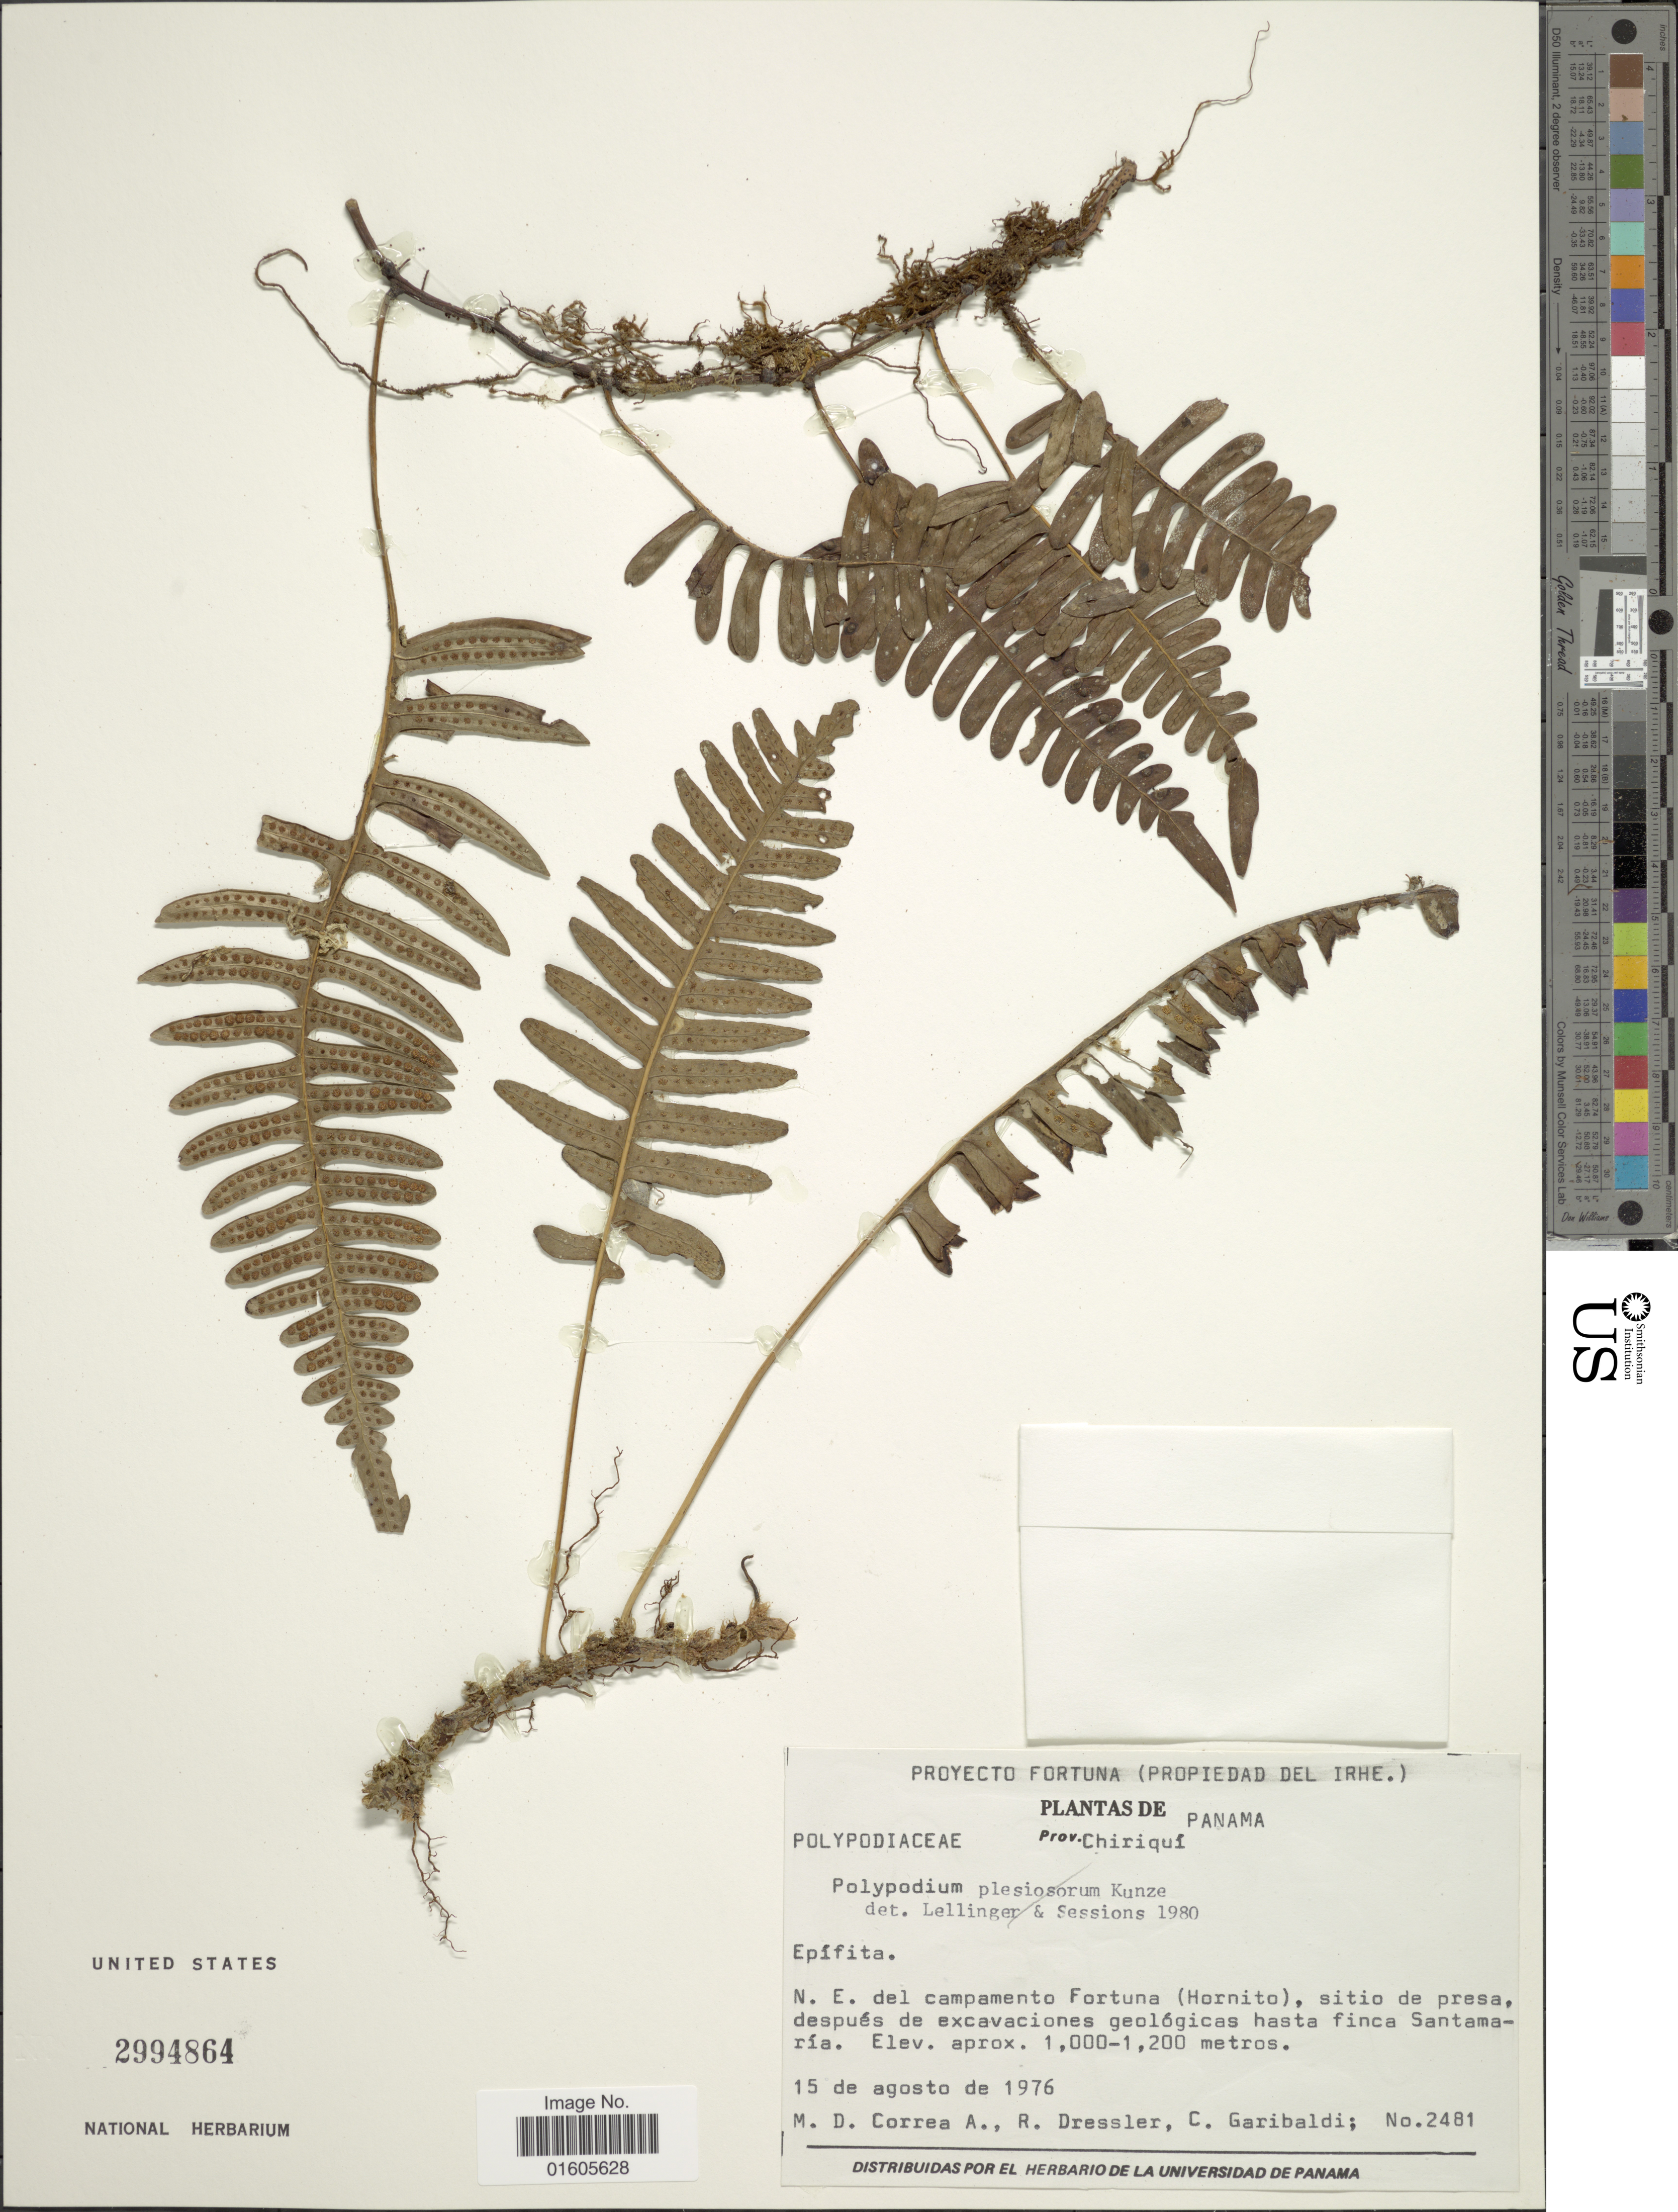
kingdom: Plantae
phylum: Tracheophyta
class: Polypodiopsida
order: Polypodiales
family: Polypodiaceae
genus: Serpocaulon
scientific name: Serpocaulon sp.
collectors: M. D. Corrêa-A., R. Dressler & C. Garibaldi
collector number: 2481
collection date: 1976-08-15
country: Panama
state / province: Chiriqui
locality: N.E. de; campamento Fortuna (Hornito), sitio de pressa después de exvaciones geolócas hasta finca Santamaría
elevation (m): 1000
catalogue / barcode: US 2994864